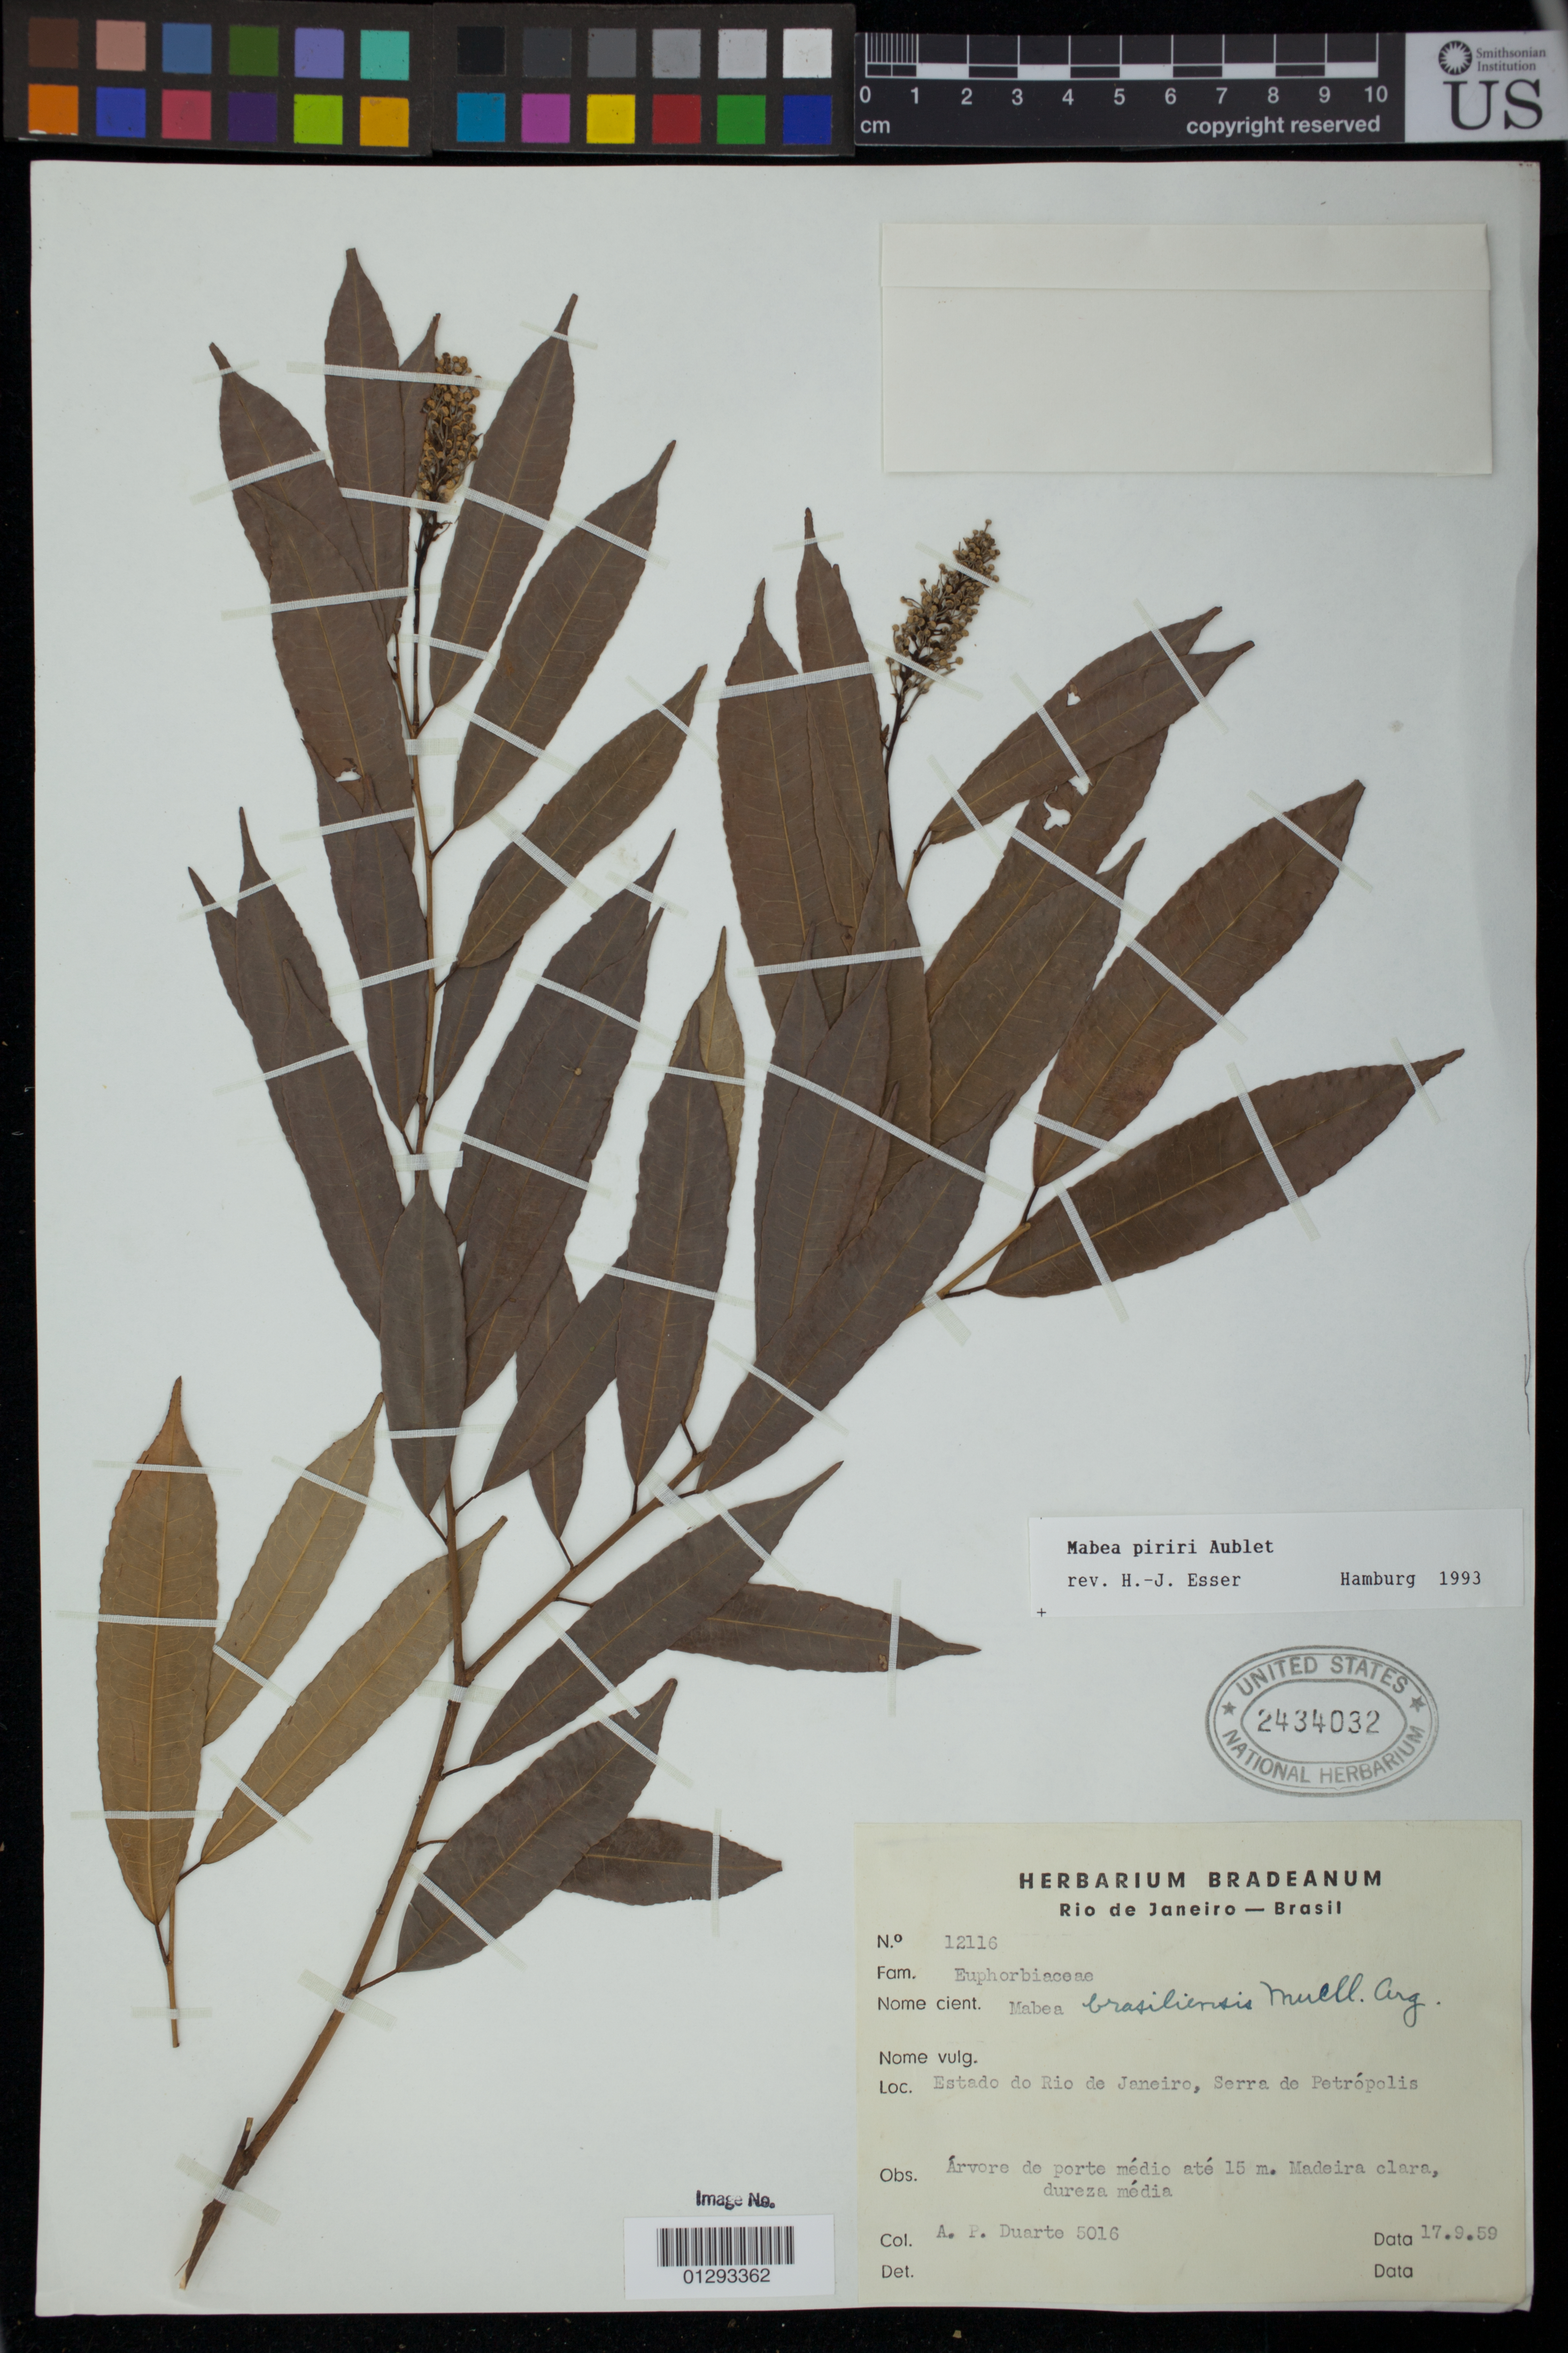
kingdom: Plantae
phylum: Tracheophyta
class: Magnoliopsida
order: Malpighiales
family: Euphorbiaceae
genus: Mabea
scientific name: Mabea piriri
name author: Aubl.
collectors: A. P. Duarte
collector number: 5016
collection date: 1959-09-17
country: Brazil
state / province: Rio de Janeiro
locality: Serra de Petropolis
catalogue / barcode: US 2434032